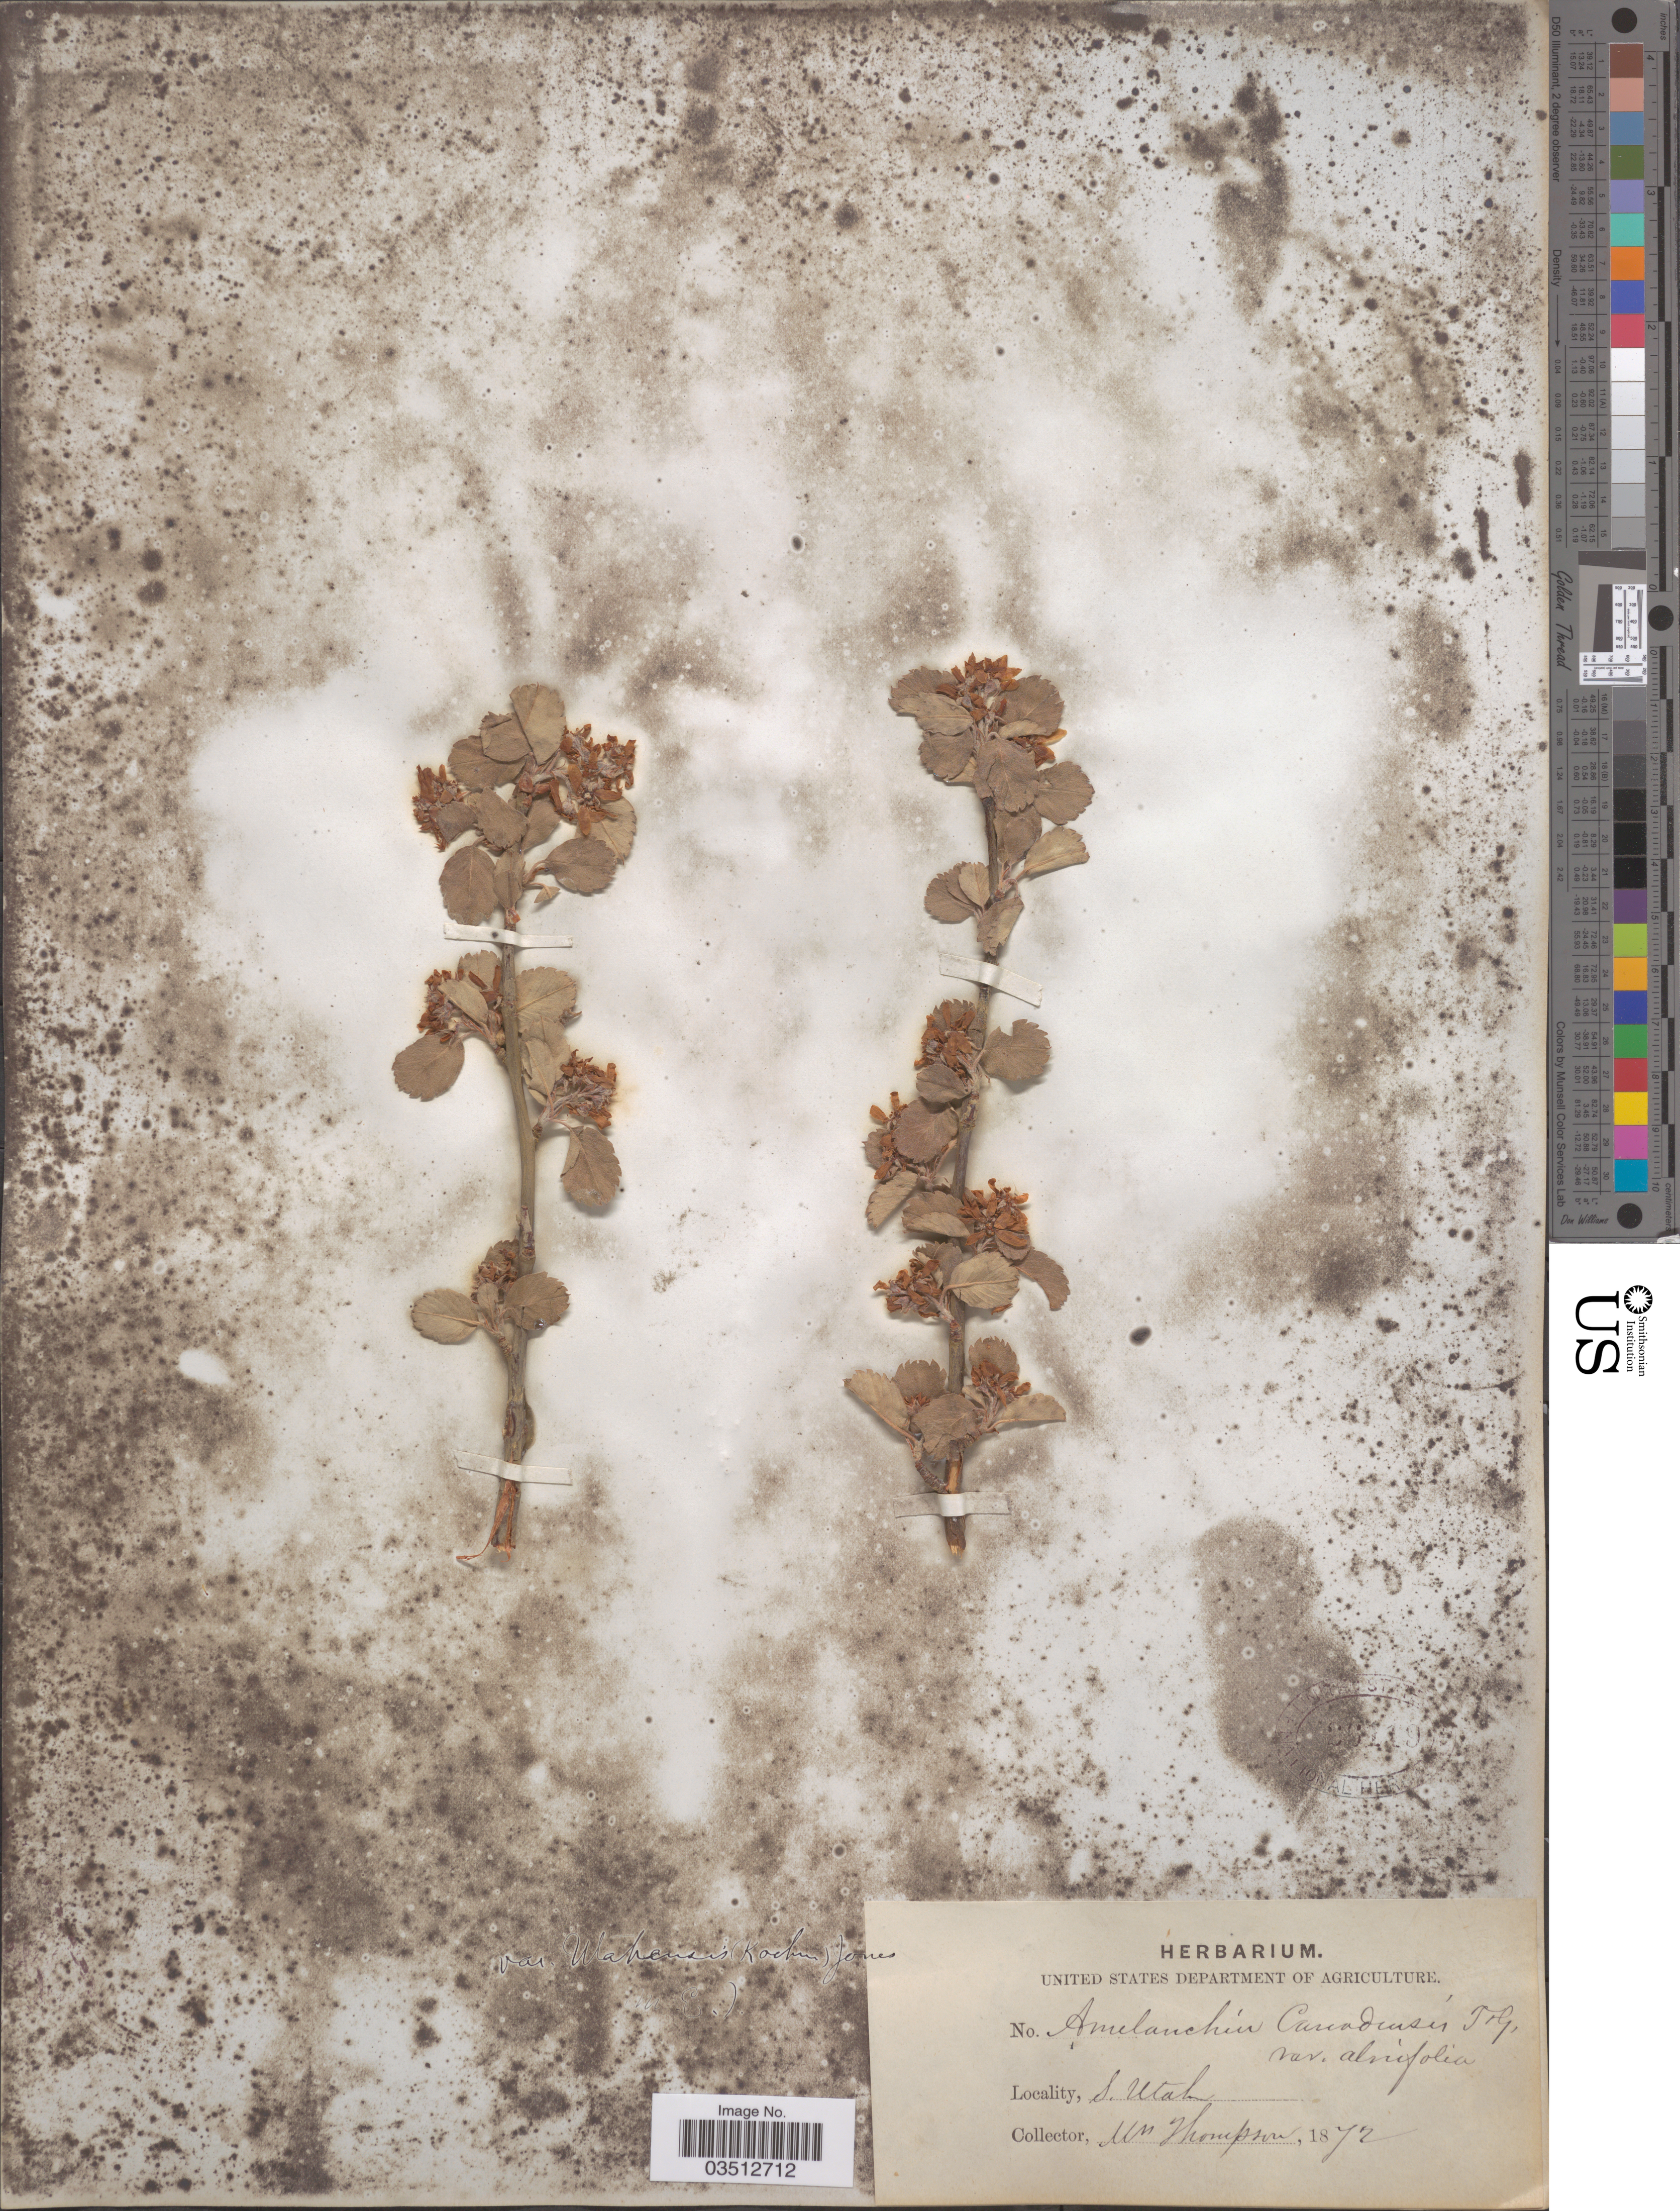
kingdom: Plantae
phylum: Tracheophyta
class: Magnoliopsida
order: Rosales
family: Rosaceae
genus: Amelanchier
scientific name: Amelanchier utahensis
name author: Koehne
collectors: W. Thompson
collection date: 1872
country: United States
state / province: Utah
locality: S. Utah.